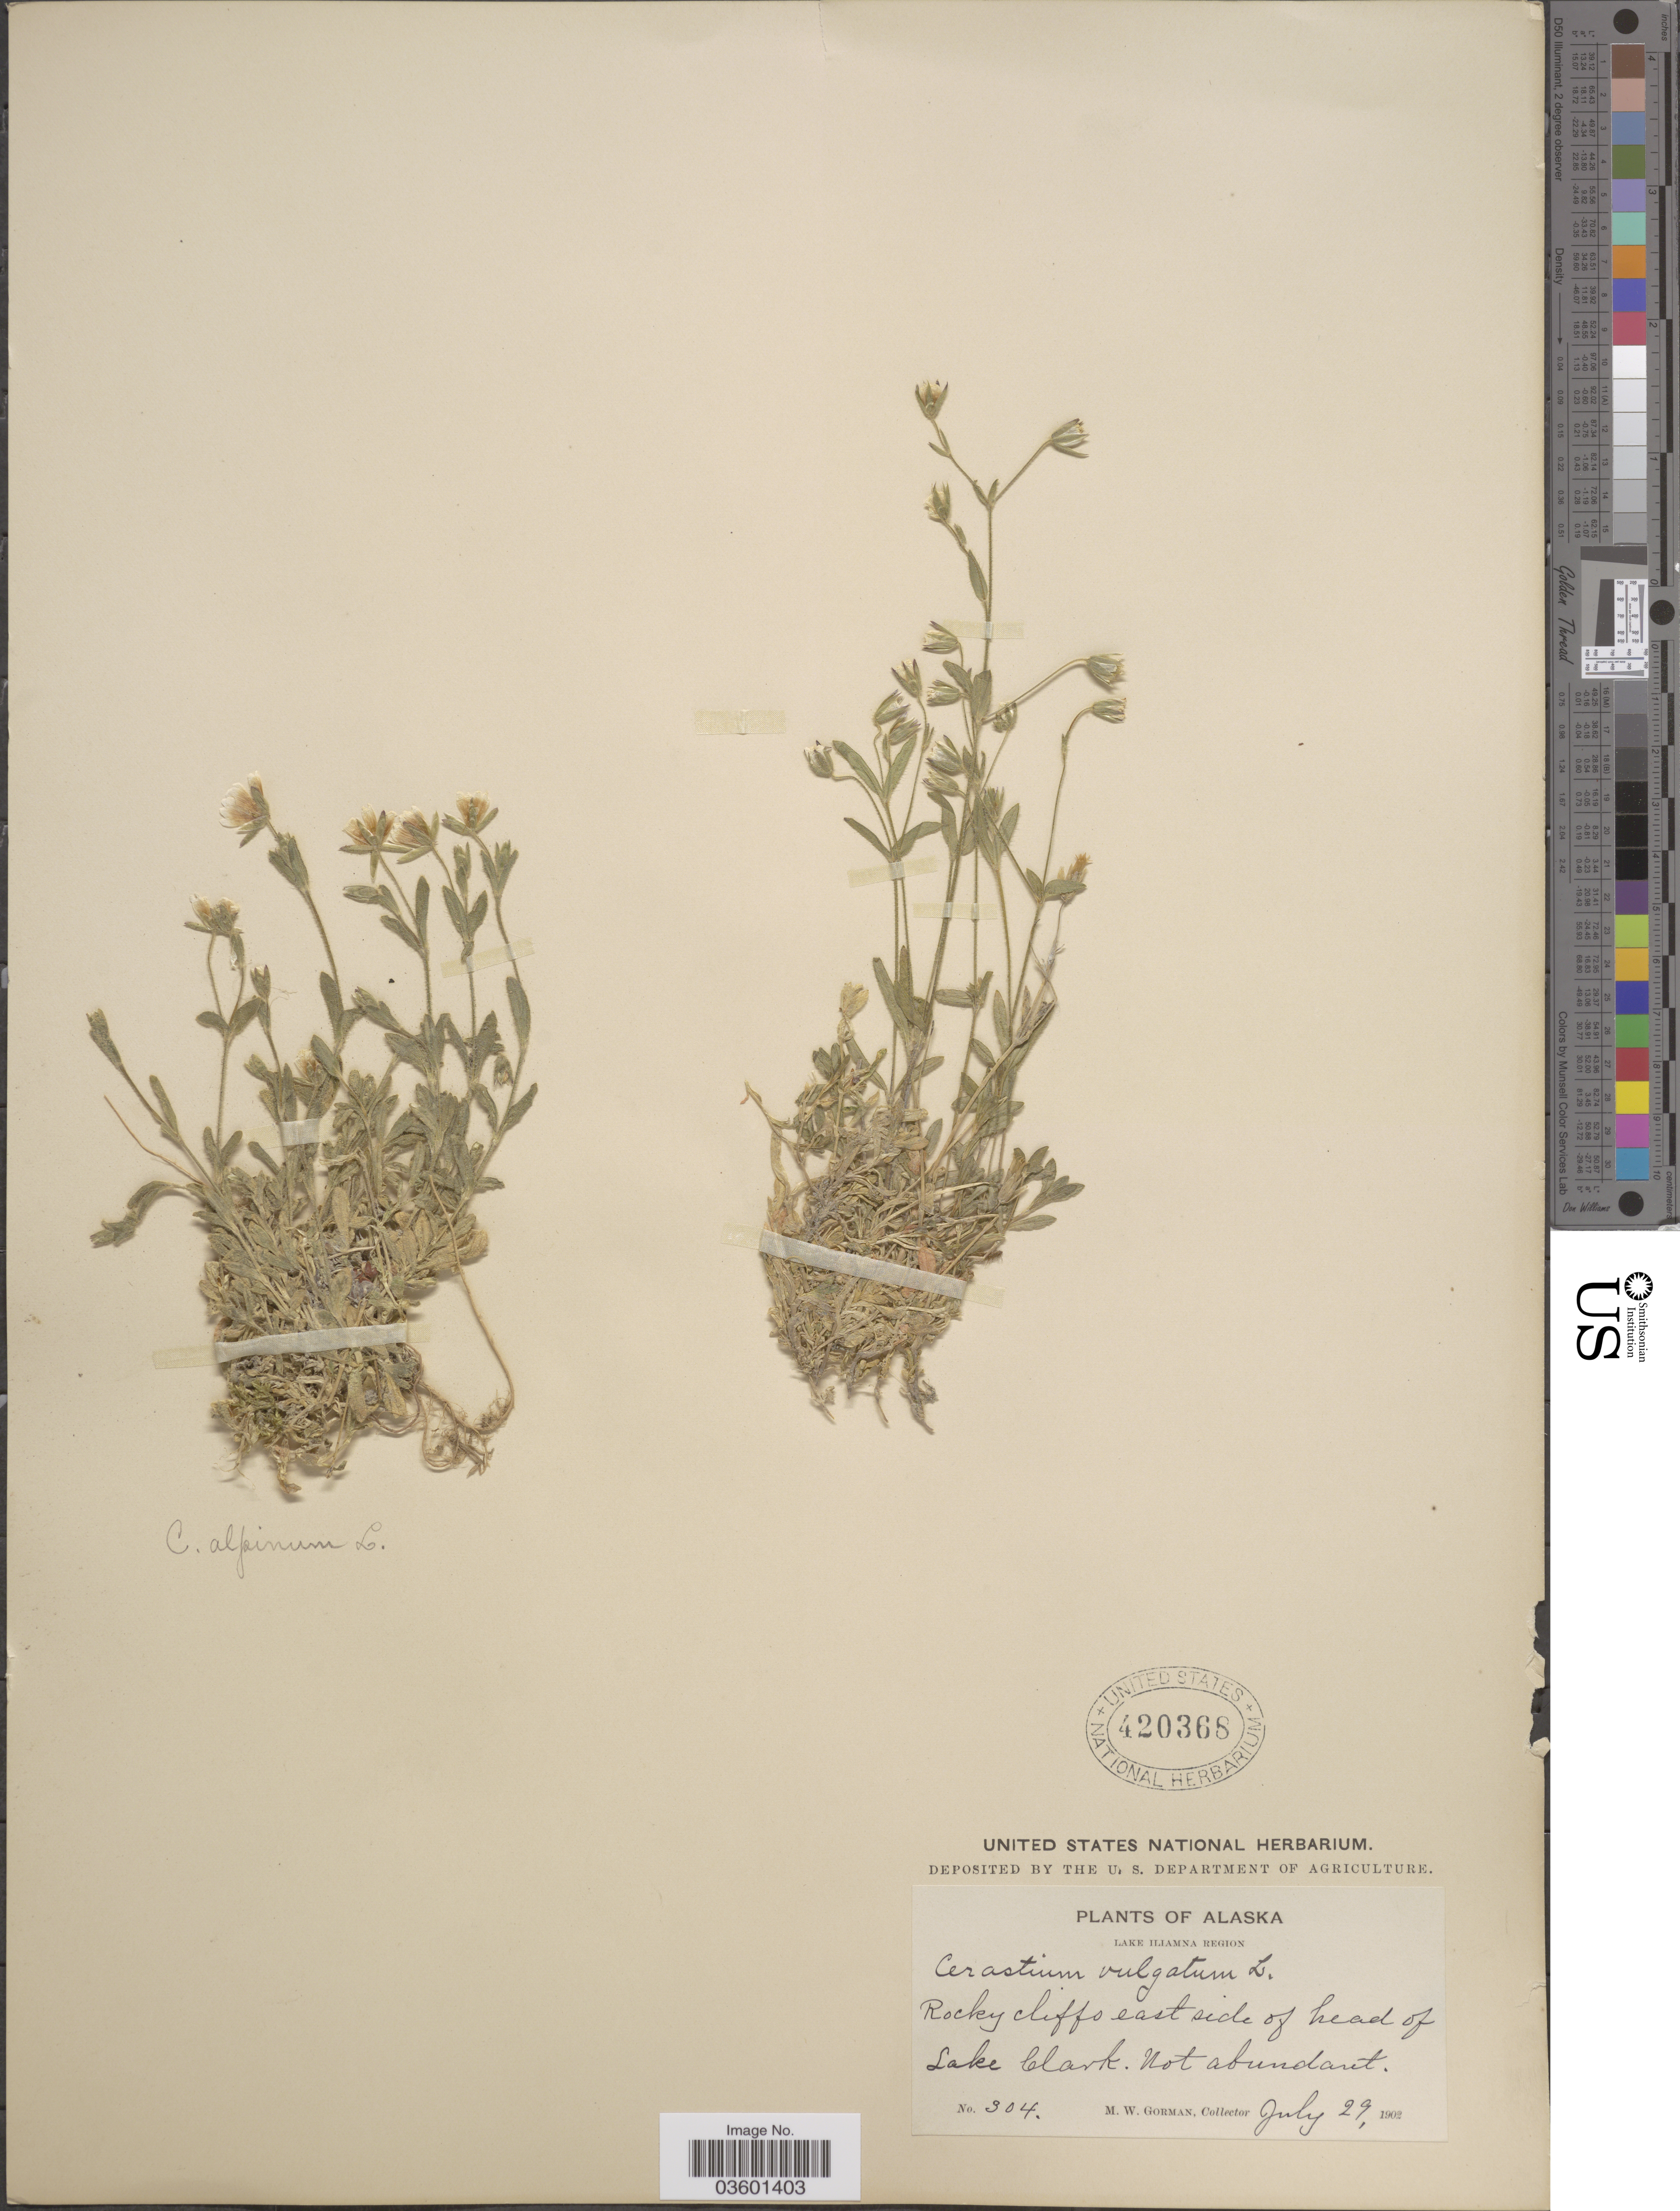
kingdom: Plantae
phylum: Tracheophyta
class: Magnoliopsida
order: Caryophyllales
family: Caryophyllaceae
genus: Cerastium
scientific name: Cerastium beeringianum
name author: Cham. & Schltdl.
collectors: M. W. Gorman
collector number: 304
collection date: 1902-07-29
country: United States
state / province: Alaska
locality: Lake Iliamna Region. Rocky cliffs east side of head of Lake Clark.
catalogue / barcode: US 420368